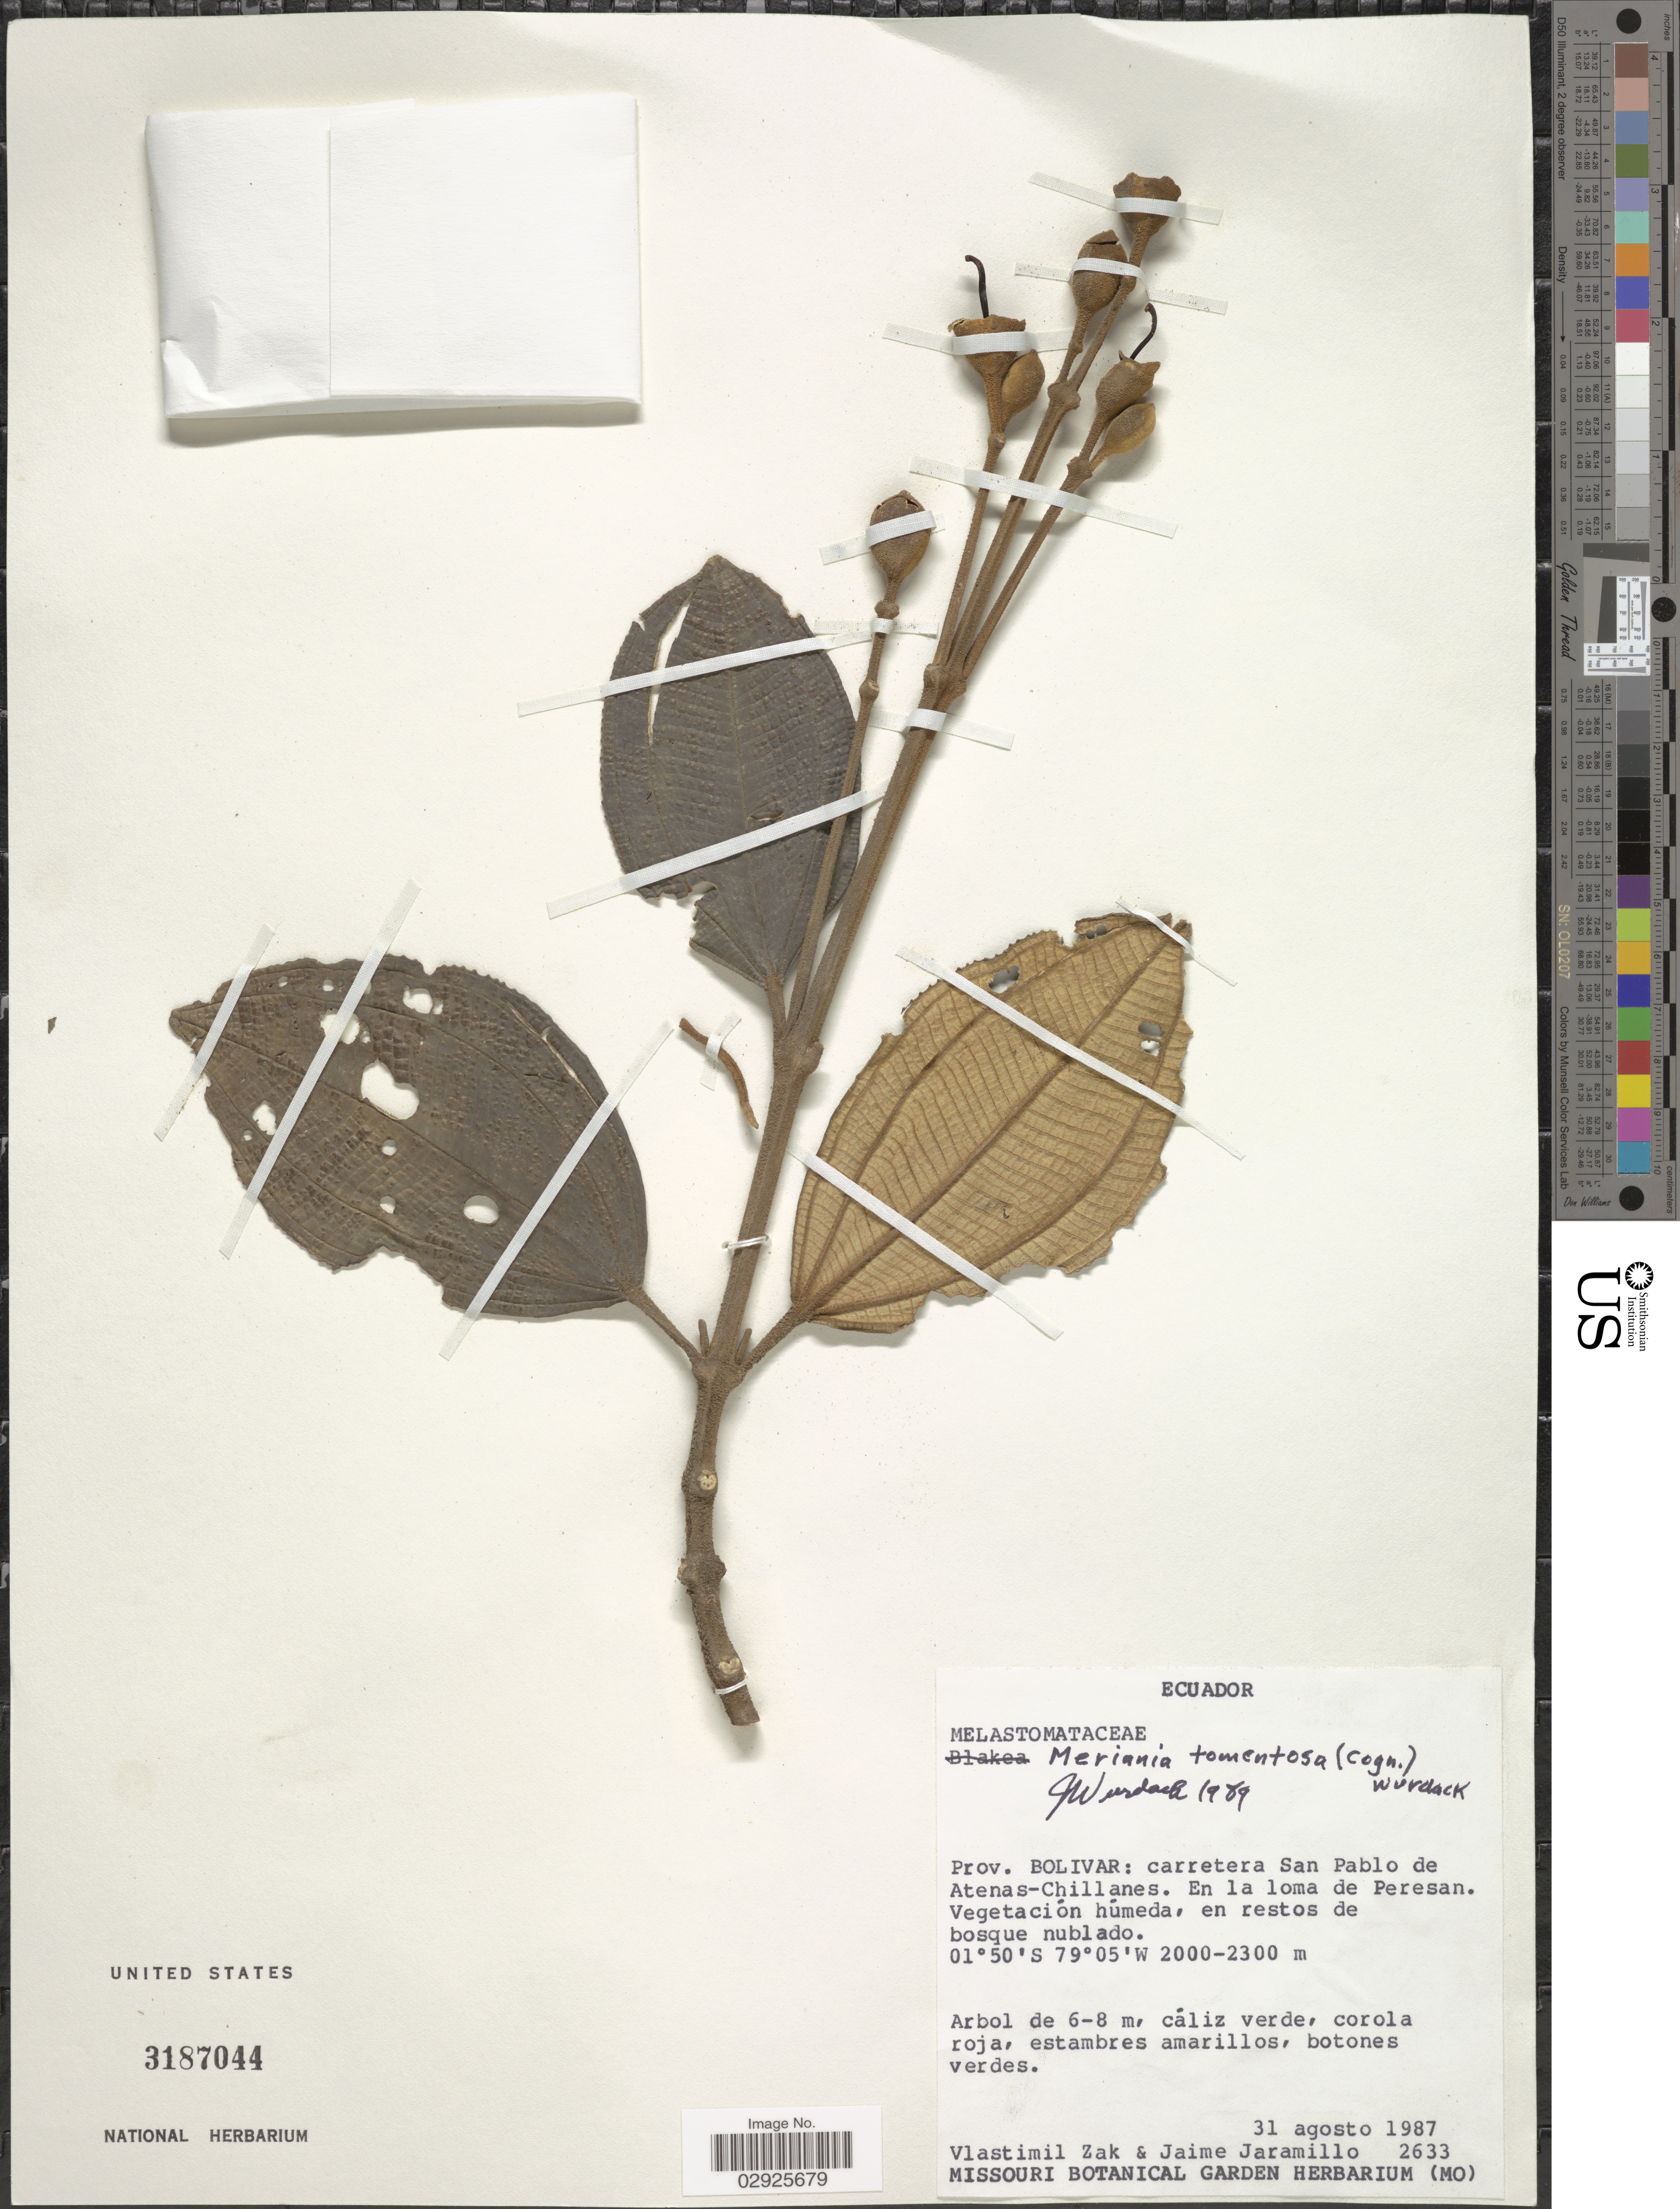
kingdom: Plantae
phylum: Tracheophyta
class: Magnoliopsida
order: Myrtales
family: Melastomataceae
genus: Meriania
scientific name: Meriania tomentosa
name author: (Cogn.) Wurdack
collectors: V. Zak & J. Jaramillo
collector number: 2633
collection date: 1987-08-31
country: Ecuador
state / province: Bolívar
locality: Carretera San Pablo de Atenas-Chillanes. En la loma de Peresan.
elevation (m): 2000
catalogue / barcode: US 3187044